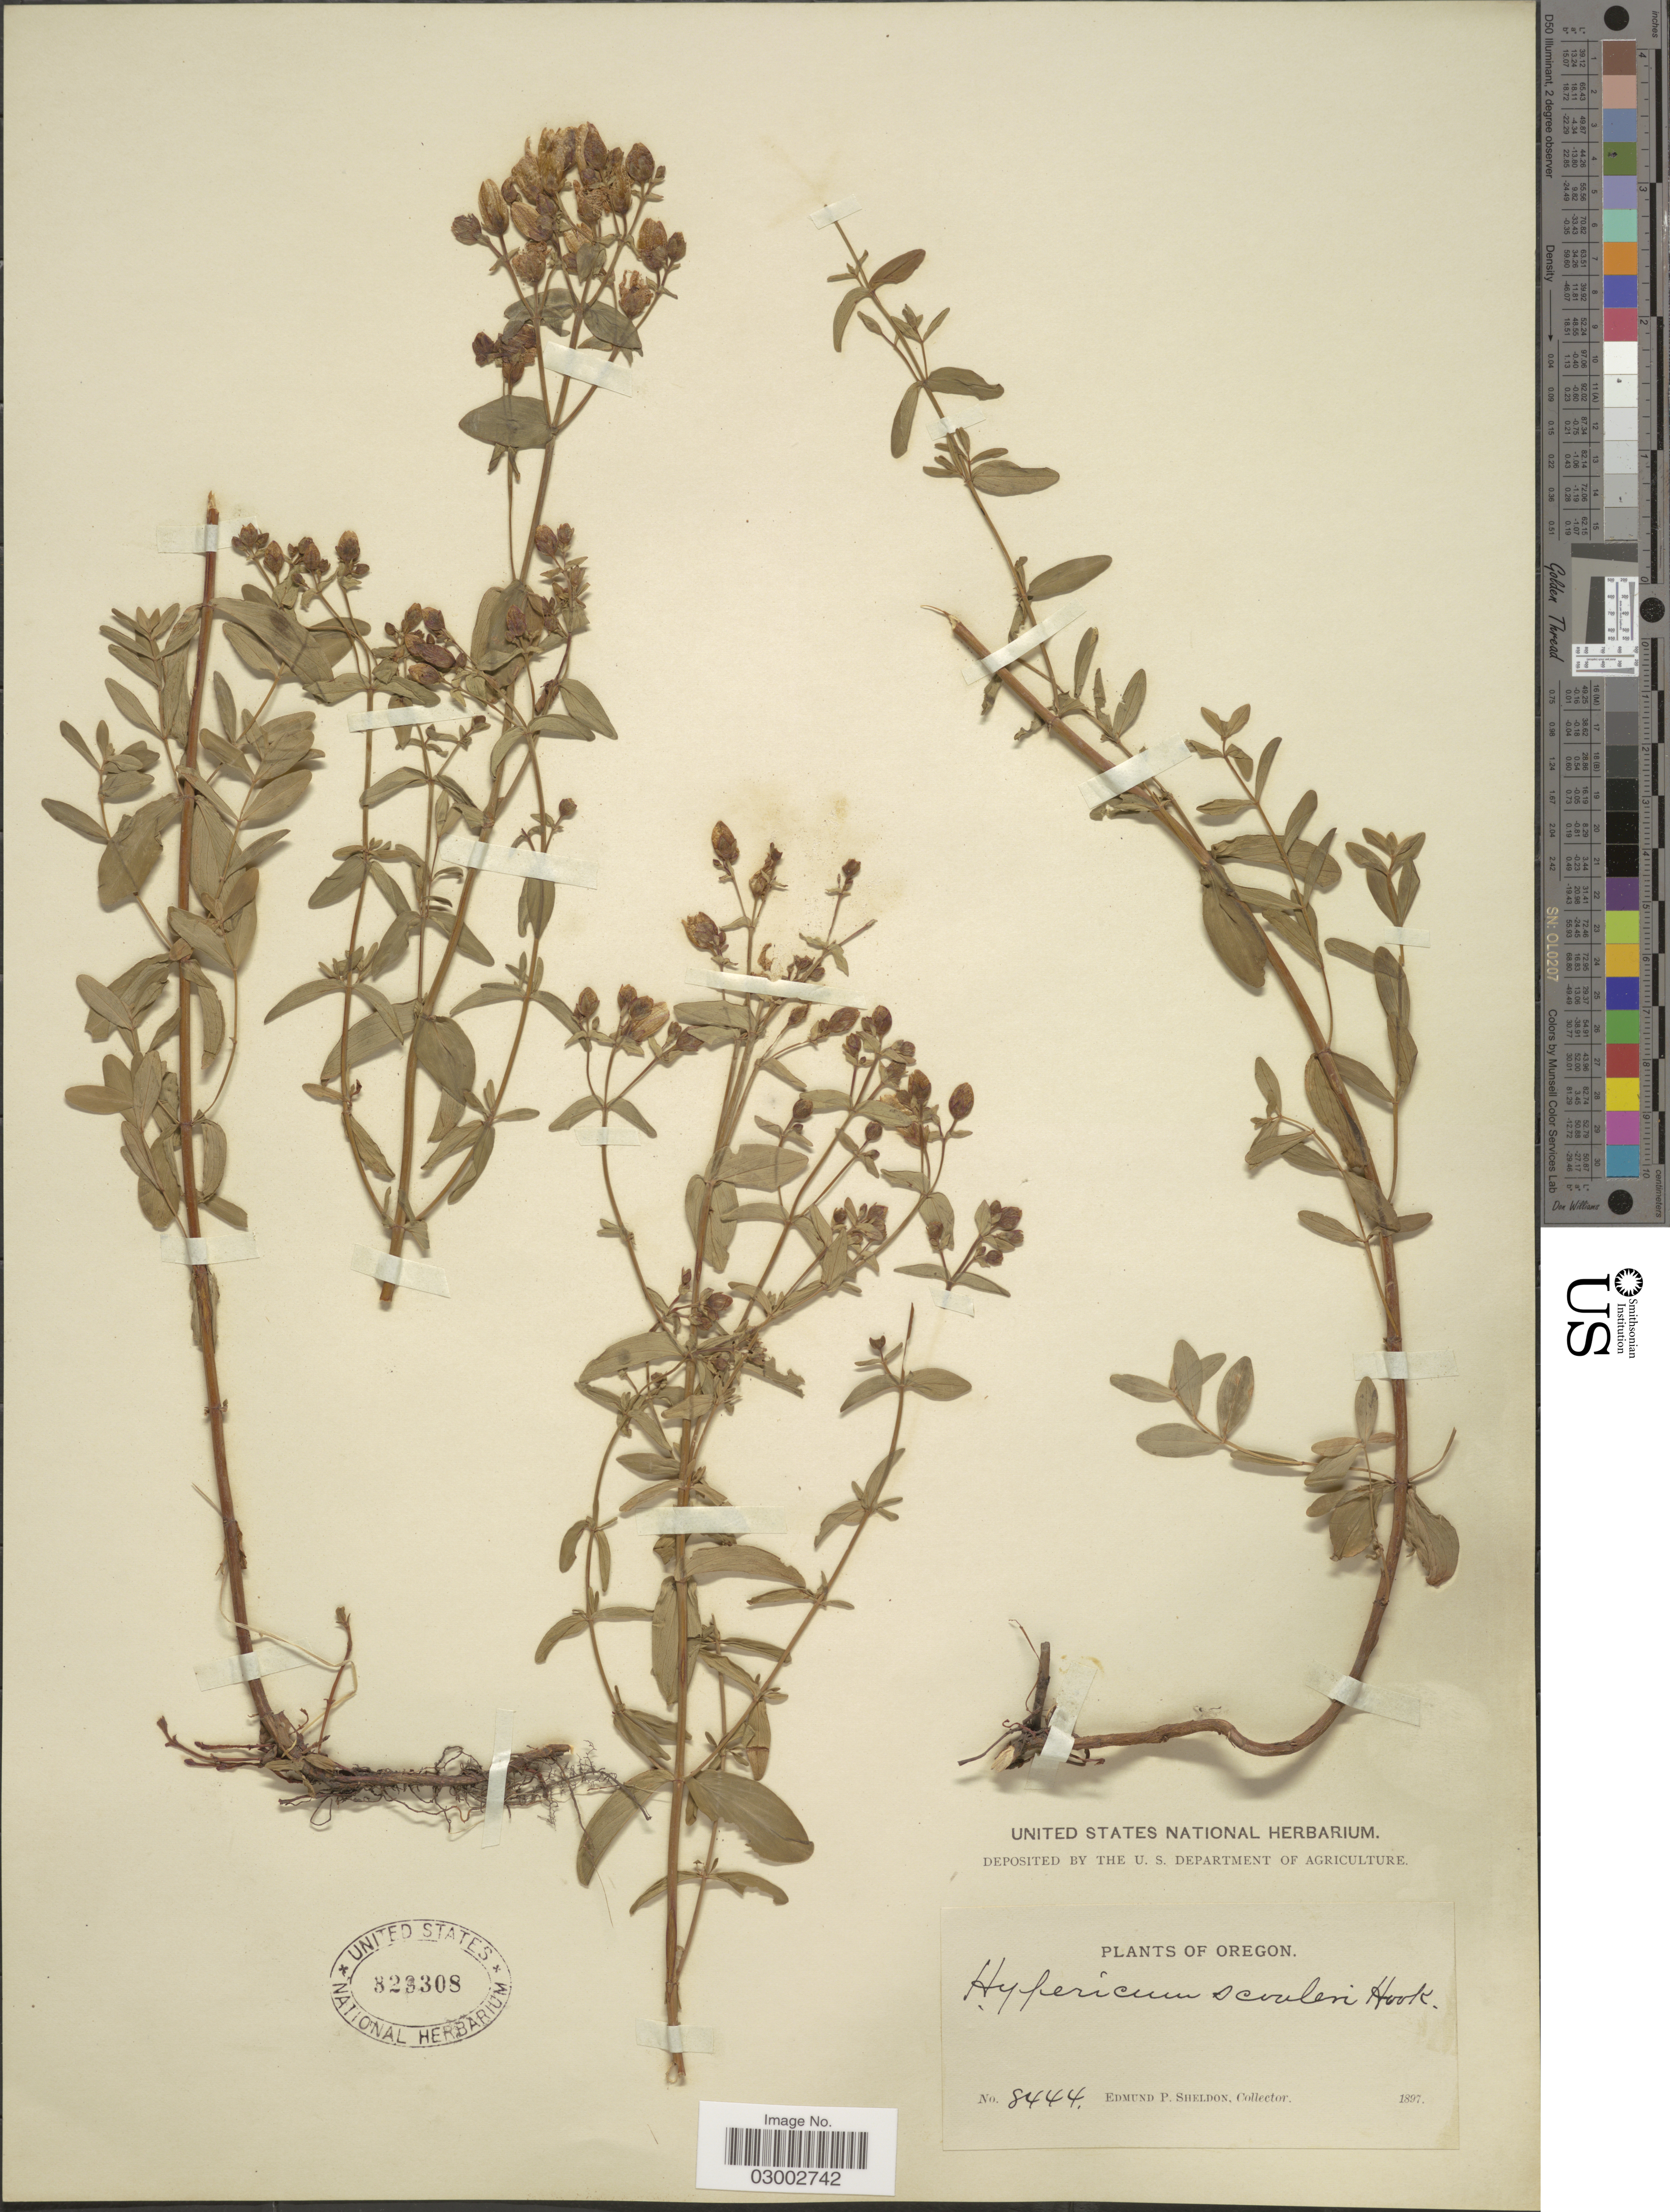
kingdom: Plantae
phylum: Tracheophyta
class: Magnoliopsida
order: Malpighiales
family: Hypericaceae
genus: Hypericum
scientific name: Hypericum scouleri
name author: Hook.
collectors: E. P. Sheldon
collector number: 8444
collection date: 1897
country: United States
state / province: Oregon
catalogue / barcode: US 829308